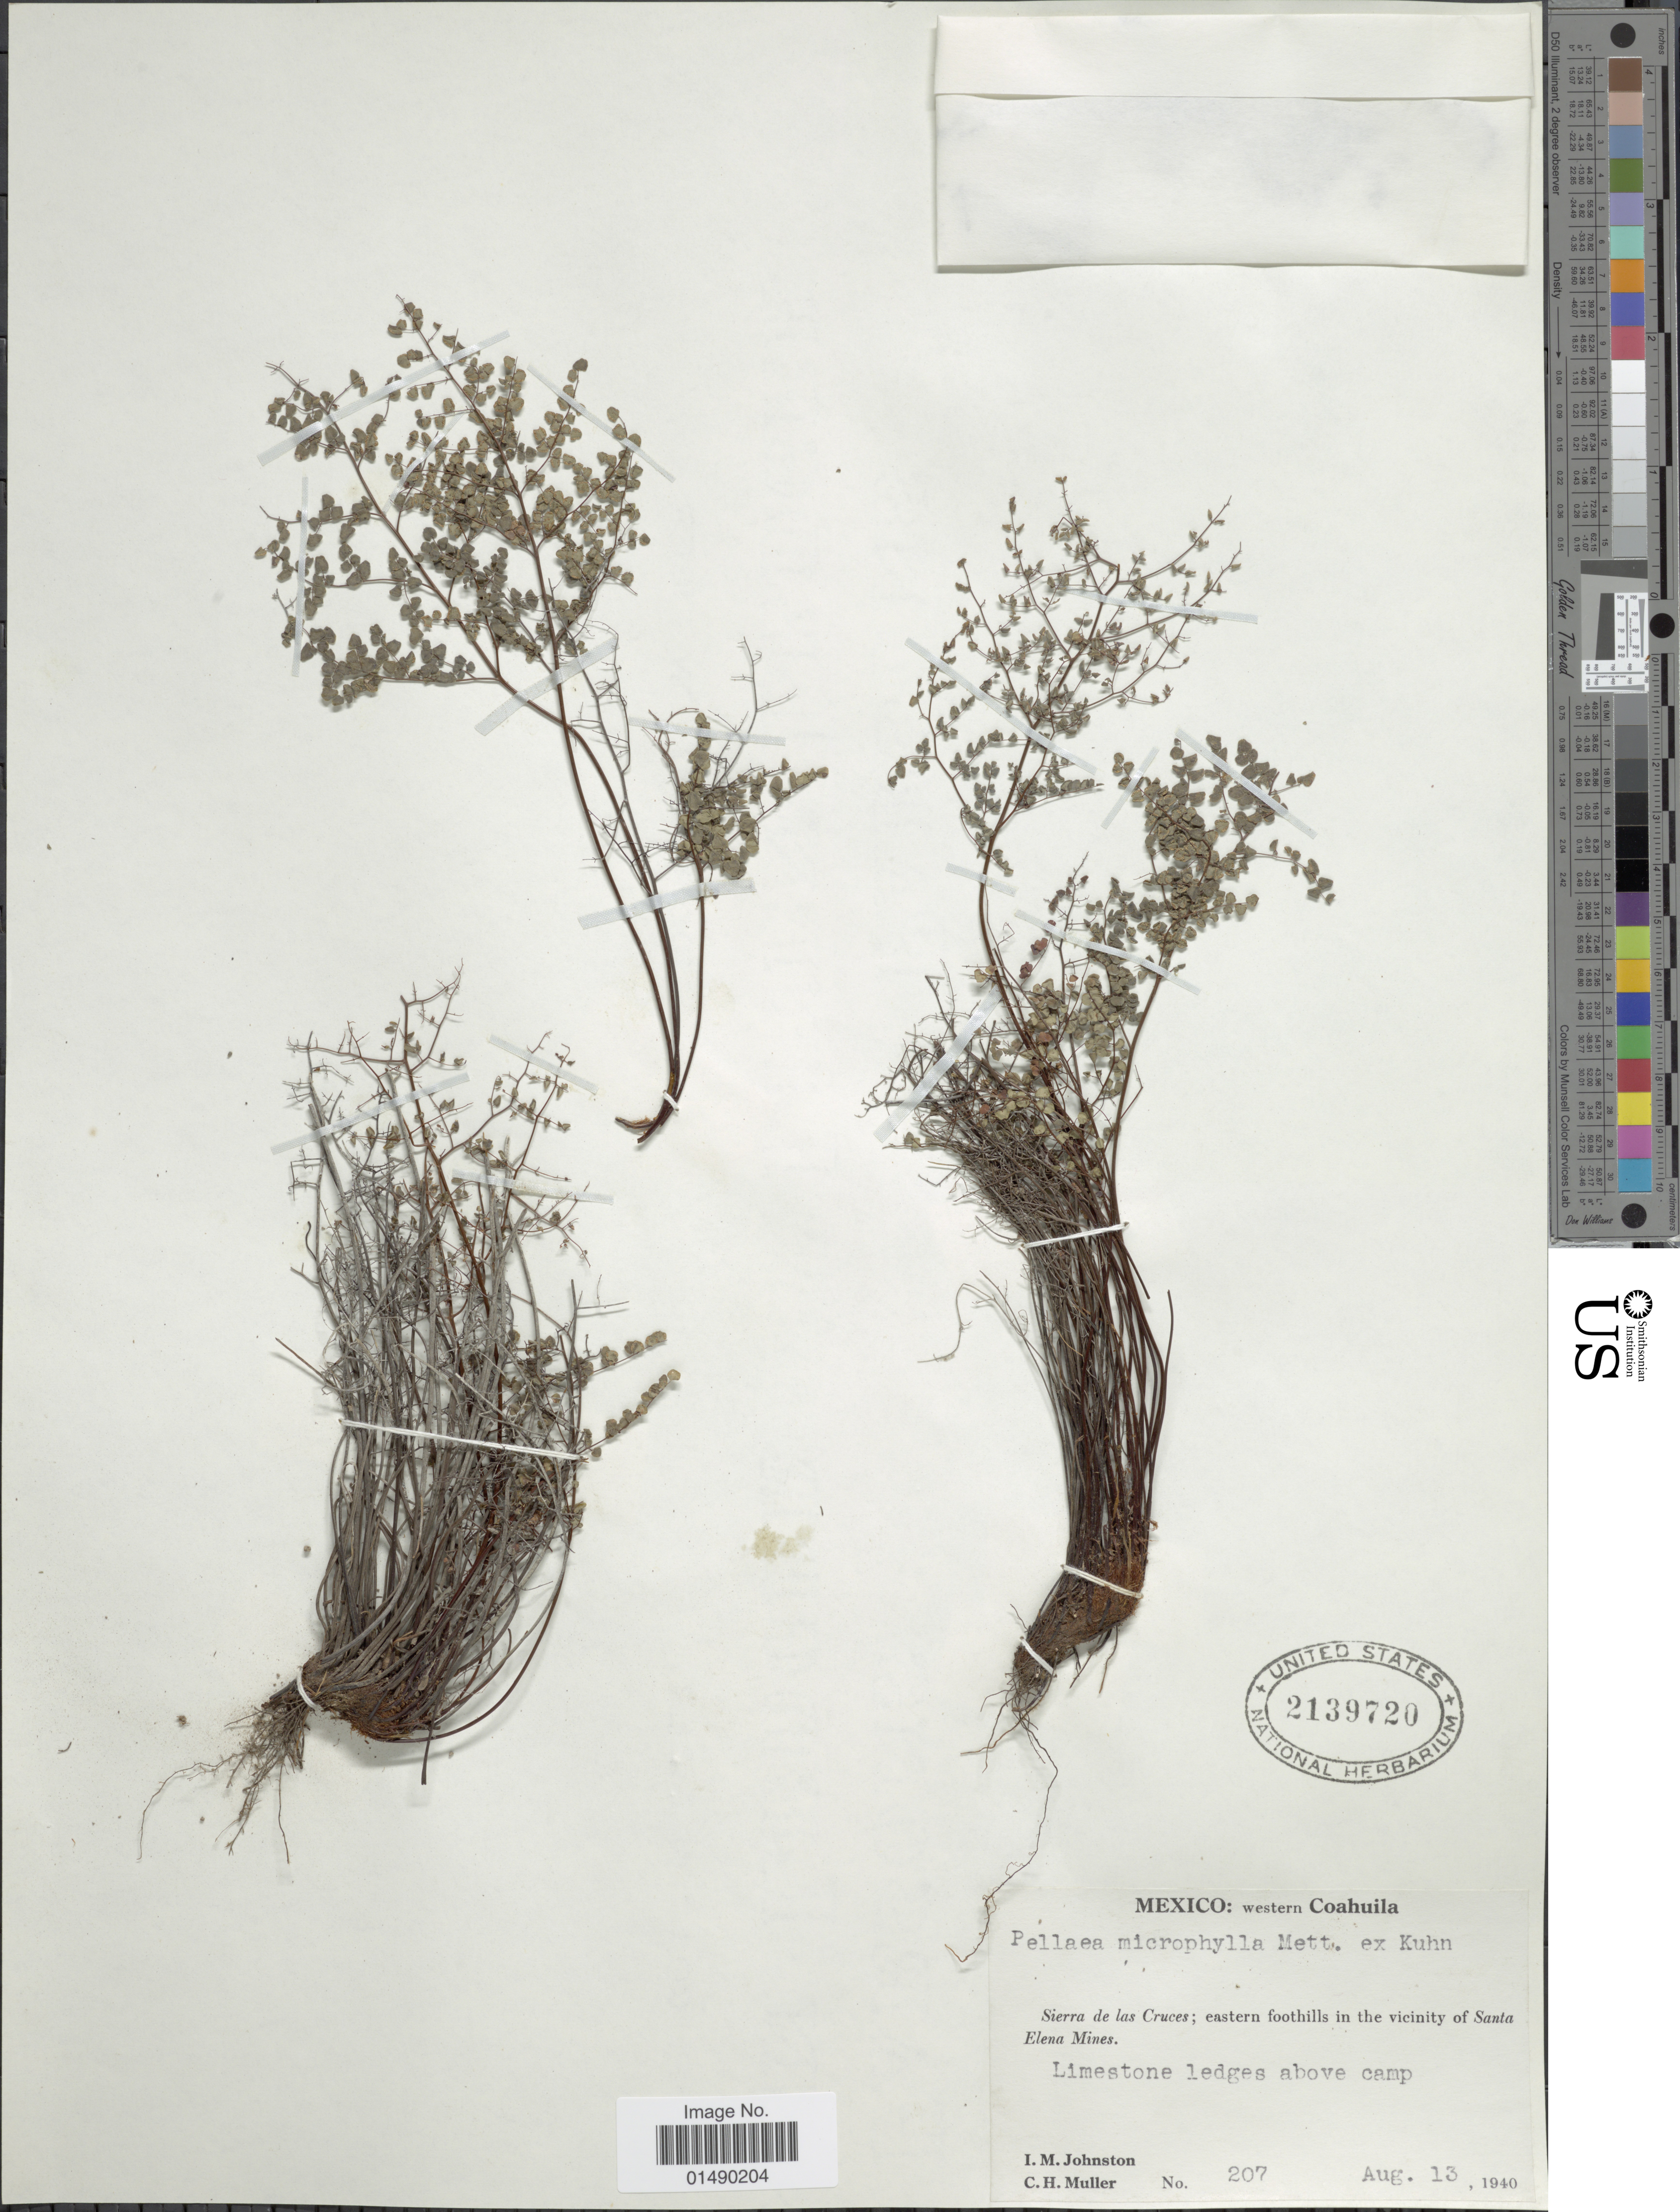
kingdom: Plantae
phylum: Tracheophyta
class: Polypodiopsida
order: Polypodiales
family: Pteridaceae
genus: Argyrochosma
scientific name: Argyrochosma microphylla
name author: (Mett. ex Kuhn) Windham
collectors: I.M. Johnston & C. H. Müller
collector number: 207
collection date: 1940-08-13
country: Mexico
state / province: Coahuila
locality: Mexico, western Coahuila, Sierra de las Cruces; eastern foothills in the vicinity of Santa Elena Mines.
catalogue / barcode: US 2139720